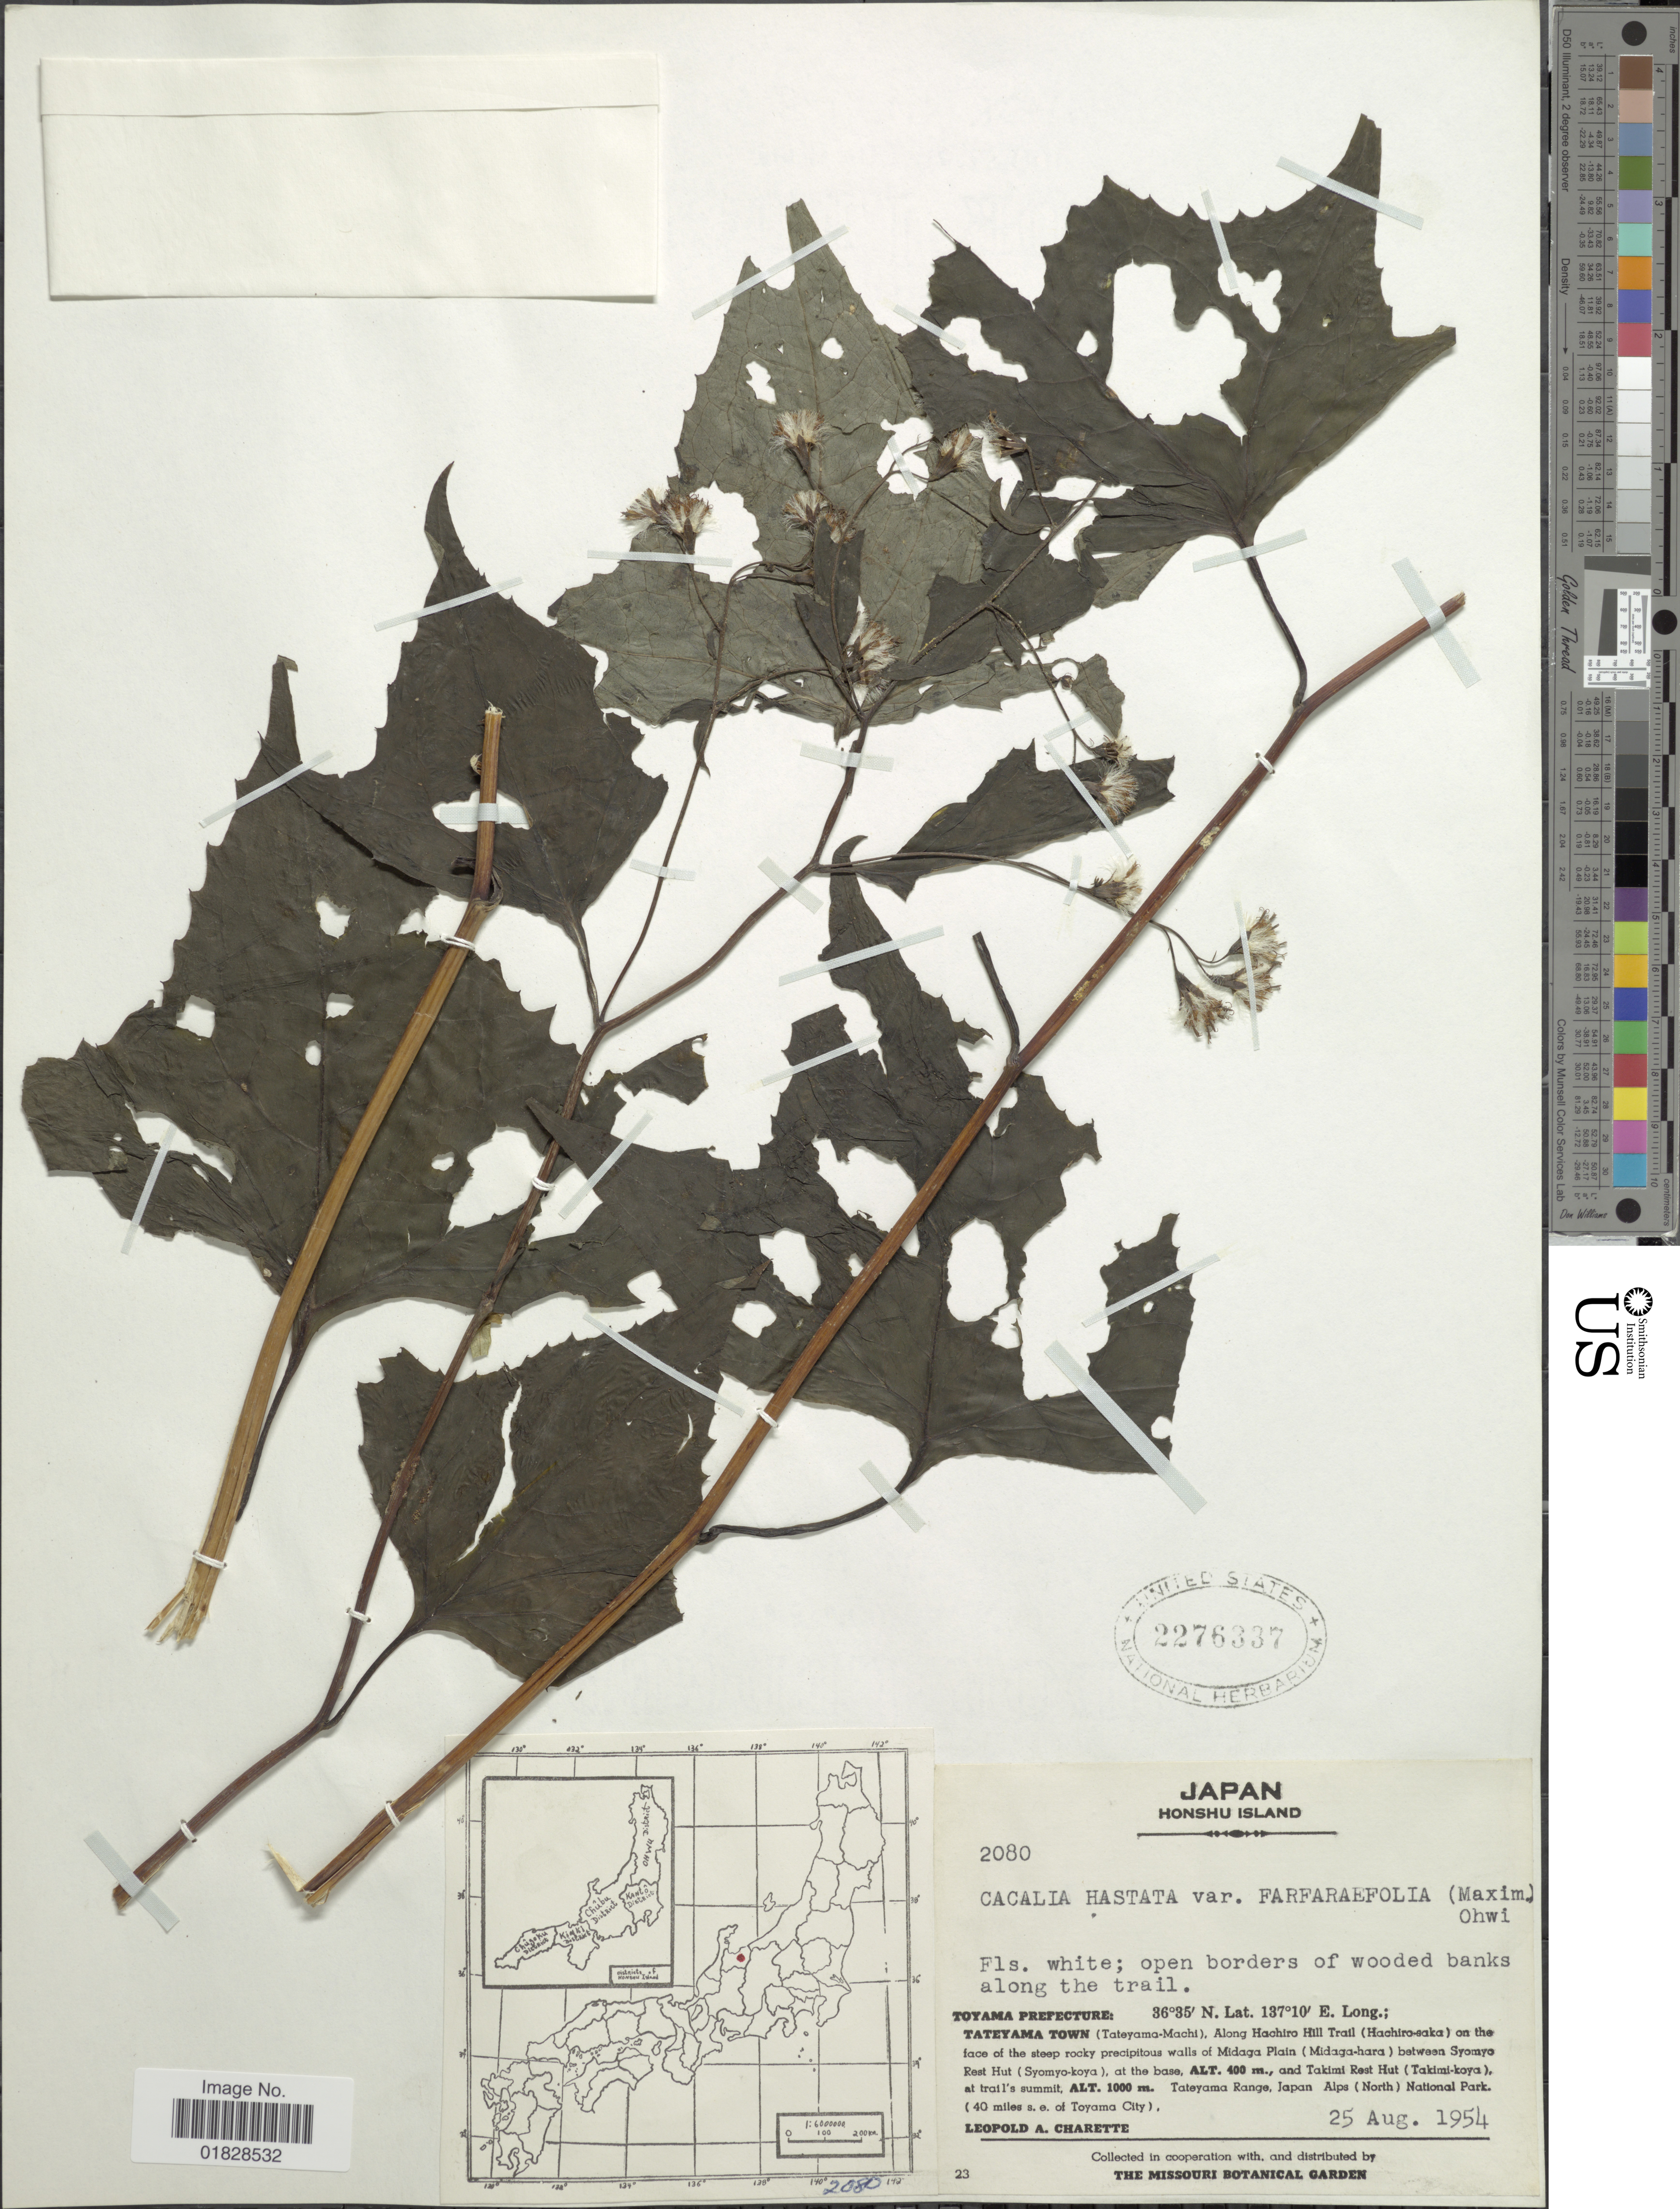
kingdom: Plantae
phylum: Tracheophyta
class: Magnoliopsida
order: Asterales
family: Asteraceae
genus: Parasenecio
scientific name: Parasenecio hastatus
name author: (L.) H. Koyama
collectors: L. A. Charette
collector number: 2080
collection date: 1954-08-25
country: Japan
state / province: Toyama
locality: Honshu Island. Toyama Prefecture: Tateyama Town (Tateyama-Machi), Along Hachiro Hill Trail (Hachiro-saka) on the face of the steep rocky precipitous walls of Midaga Plain (Midaga-hara) between Syomyo Rest Hut (Syomyo-koya), at the base, and Takimi Rest Hut (Takimi-koya), at trail's summit, Tateyama Range, Japan Alps (North) National Park. (40 miles s.e. of Toyama City)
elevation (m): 400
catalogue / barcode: US 2276337